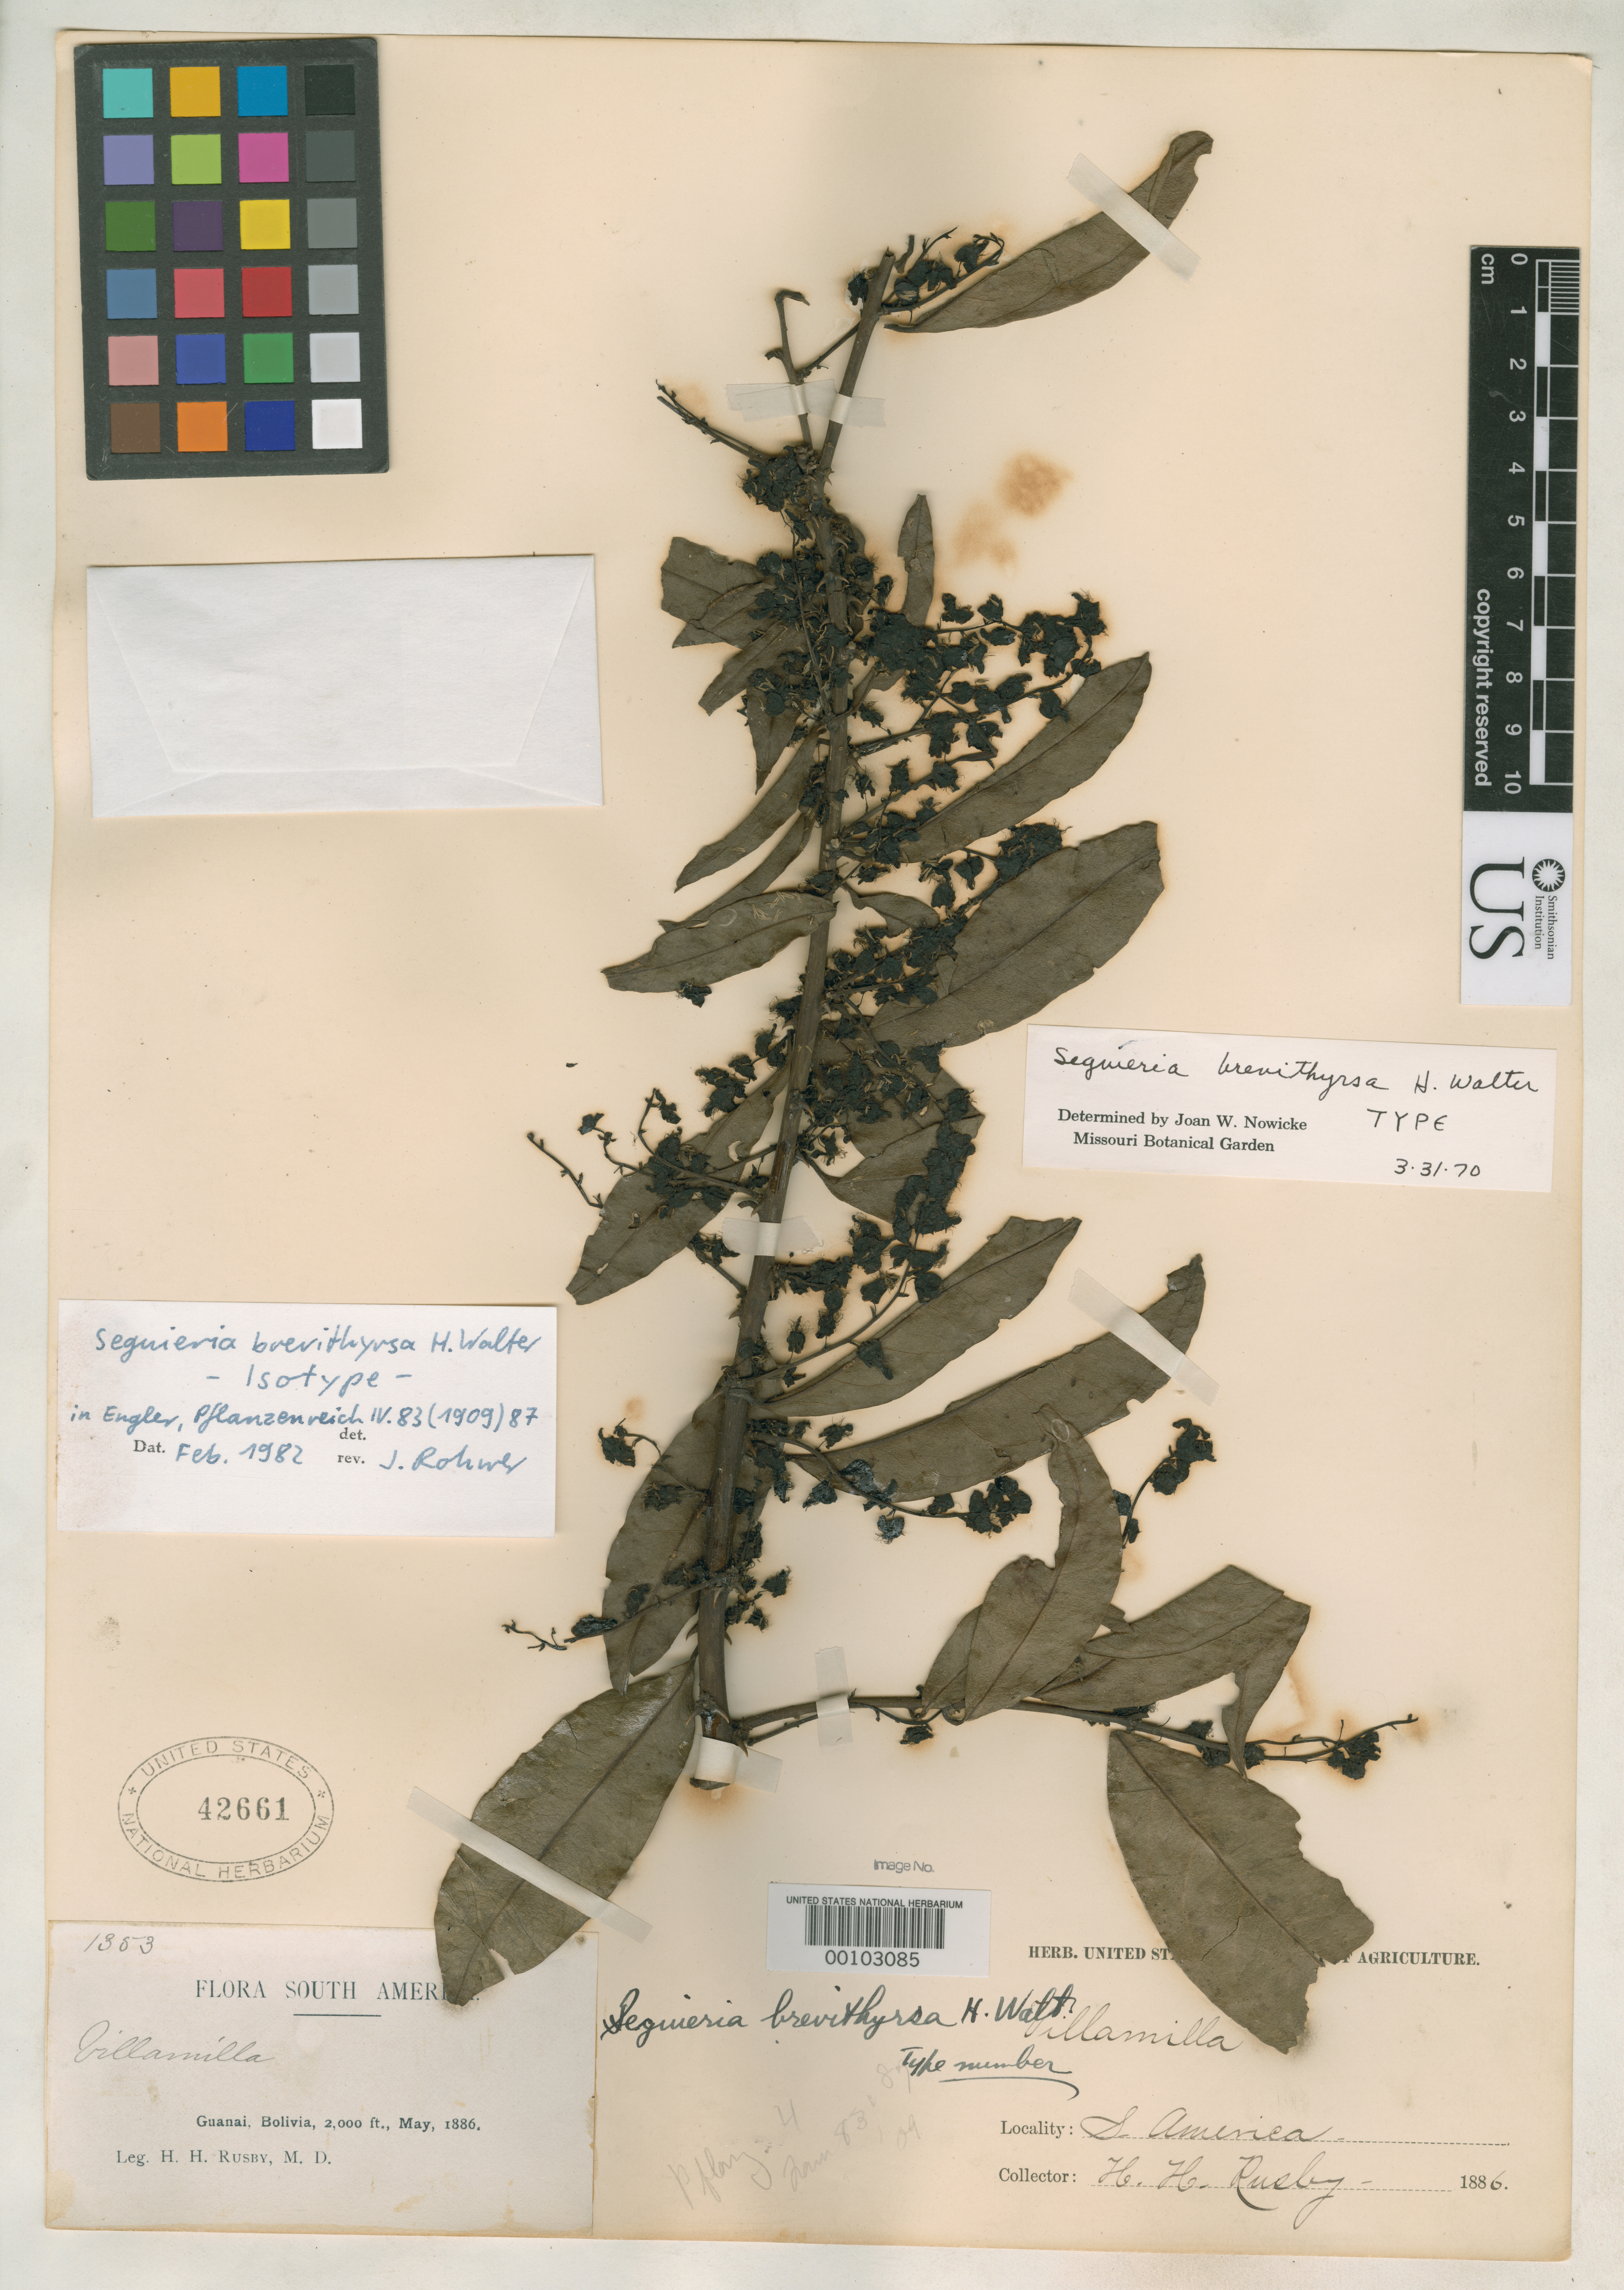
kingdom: Plantae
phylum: Tracheophyta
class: Magnoliopsida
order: Caryophyllales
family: Phytolaccaceae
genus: Seguieria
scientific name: Seguieria brevithyrsa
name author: H. Walter in Engl.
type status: Isotype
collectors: H. H. Rusby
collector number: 1353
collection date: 1886-05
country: Bolivia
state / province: La Páz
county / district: Larecaja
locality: Guanay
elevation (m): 610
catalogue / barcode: US 42661